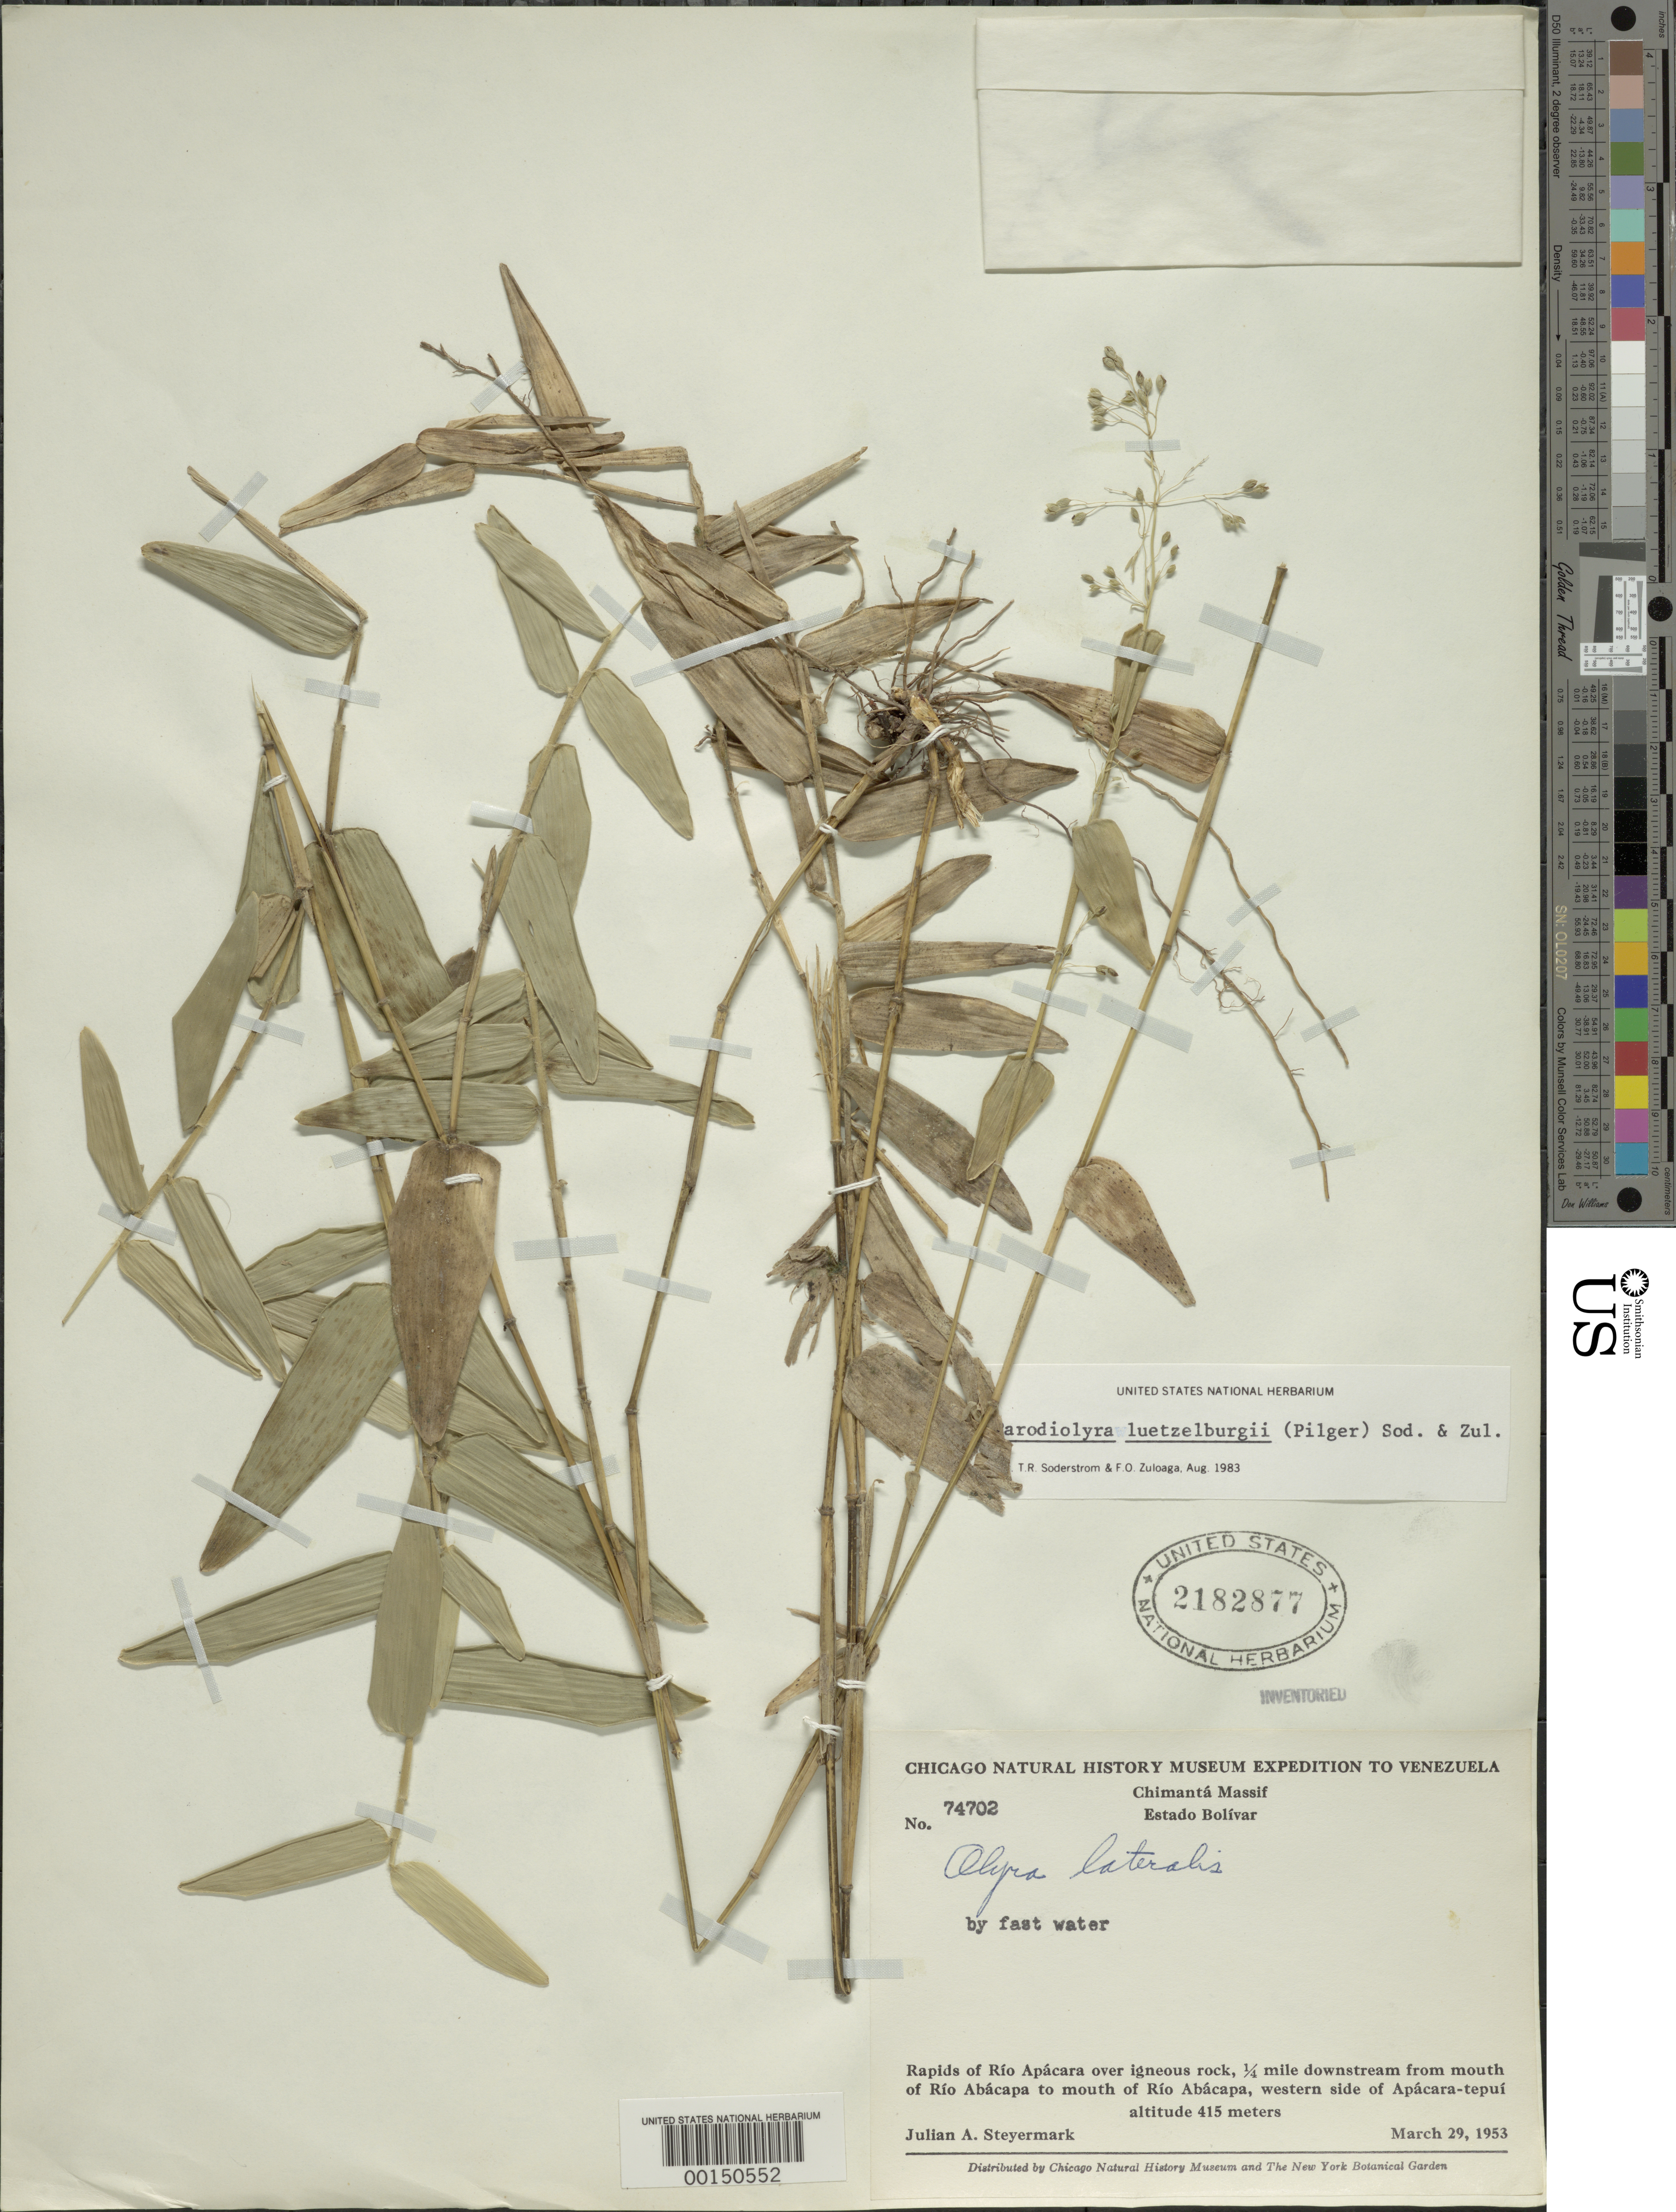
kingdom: Plantae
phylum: Tracheophyta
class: Liliopsida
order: Poales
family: Poaceae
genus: Parodiolyra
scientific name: Parodiolyra luetzelburgii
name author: (Pilg.) Soderstr. & Zuloaga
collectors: J. Steyermark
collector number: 74702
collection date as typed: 29 Mar 1953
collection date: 1953-03-29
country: Venezuela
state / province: Bolivar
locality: Rio apacana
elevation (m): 415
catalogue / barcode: US 2182877